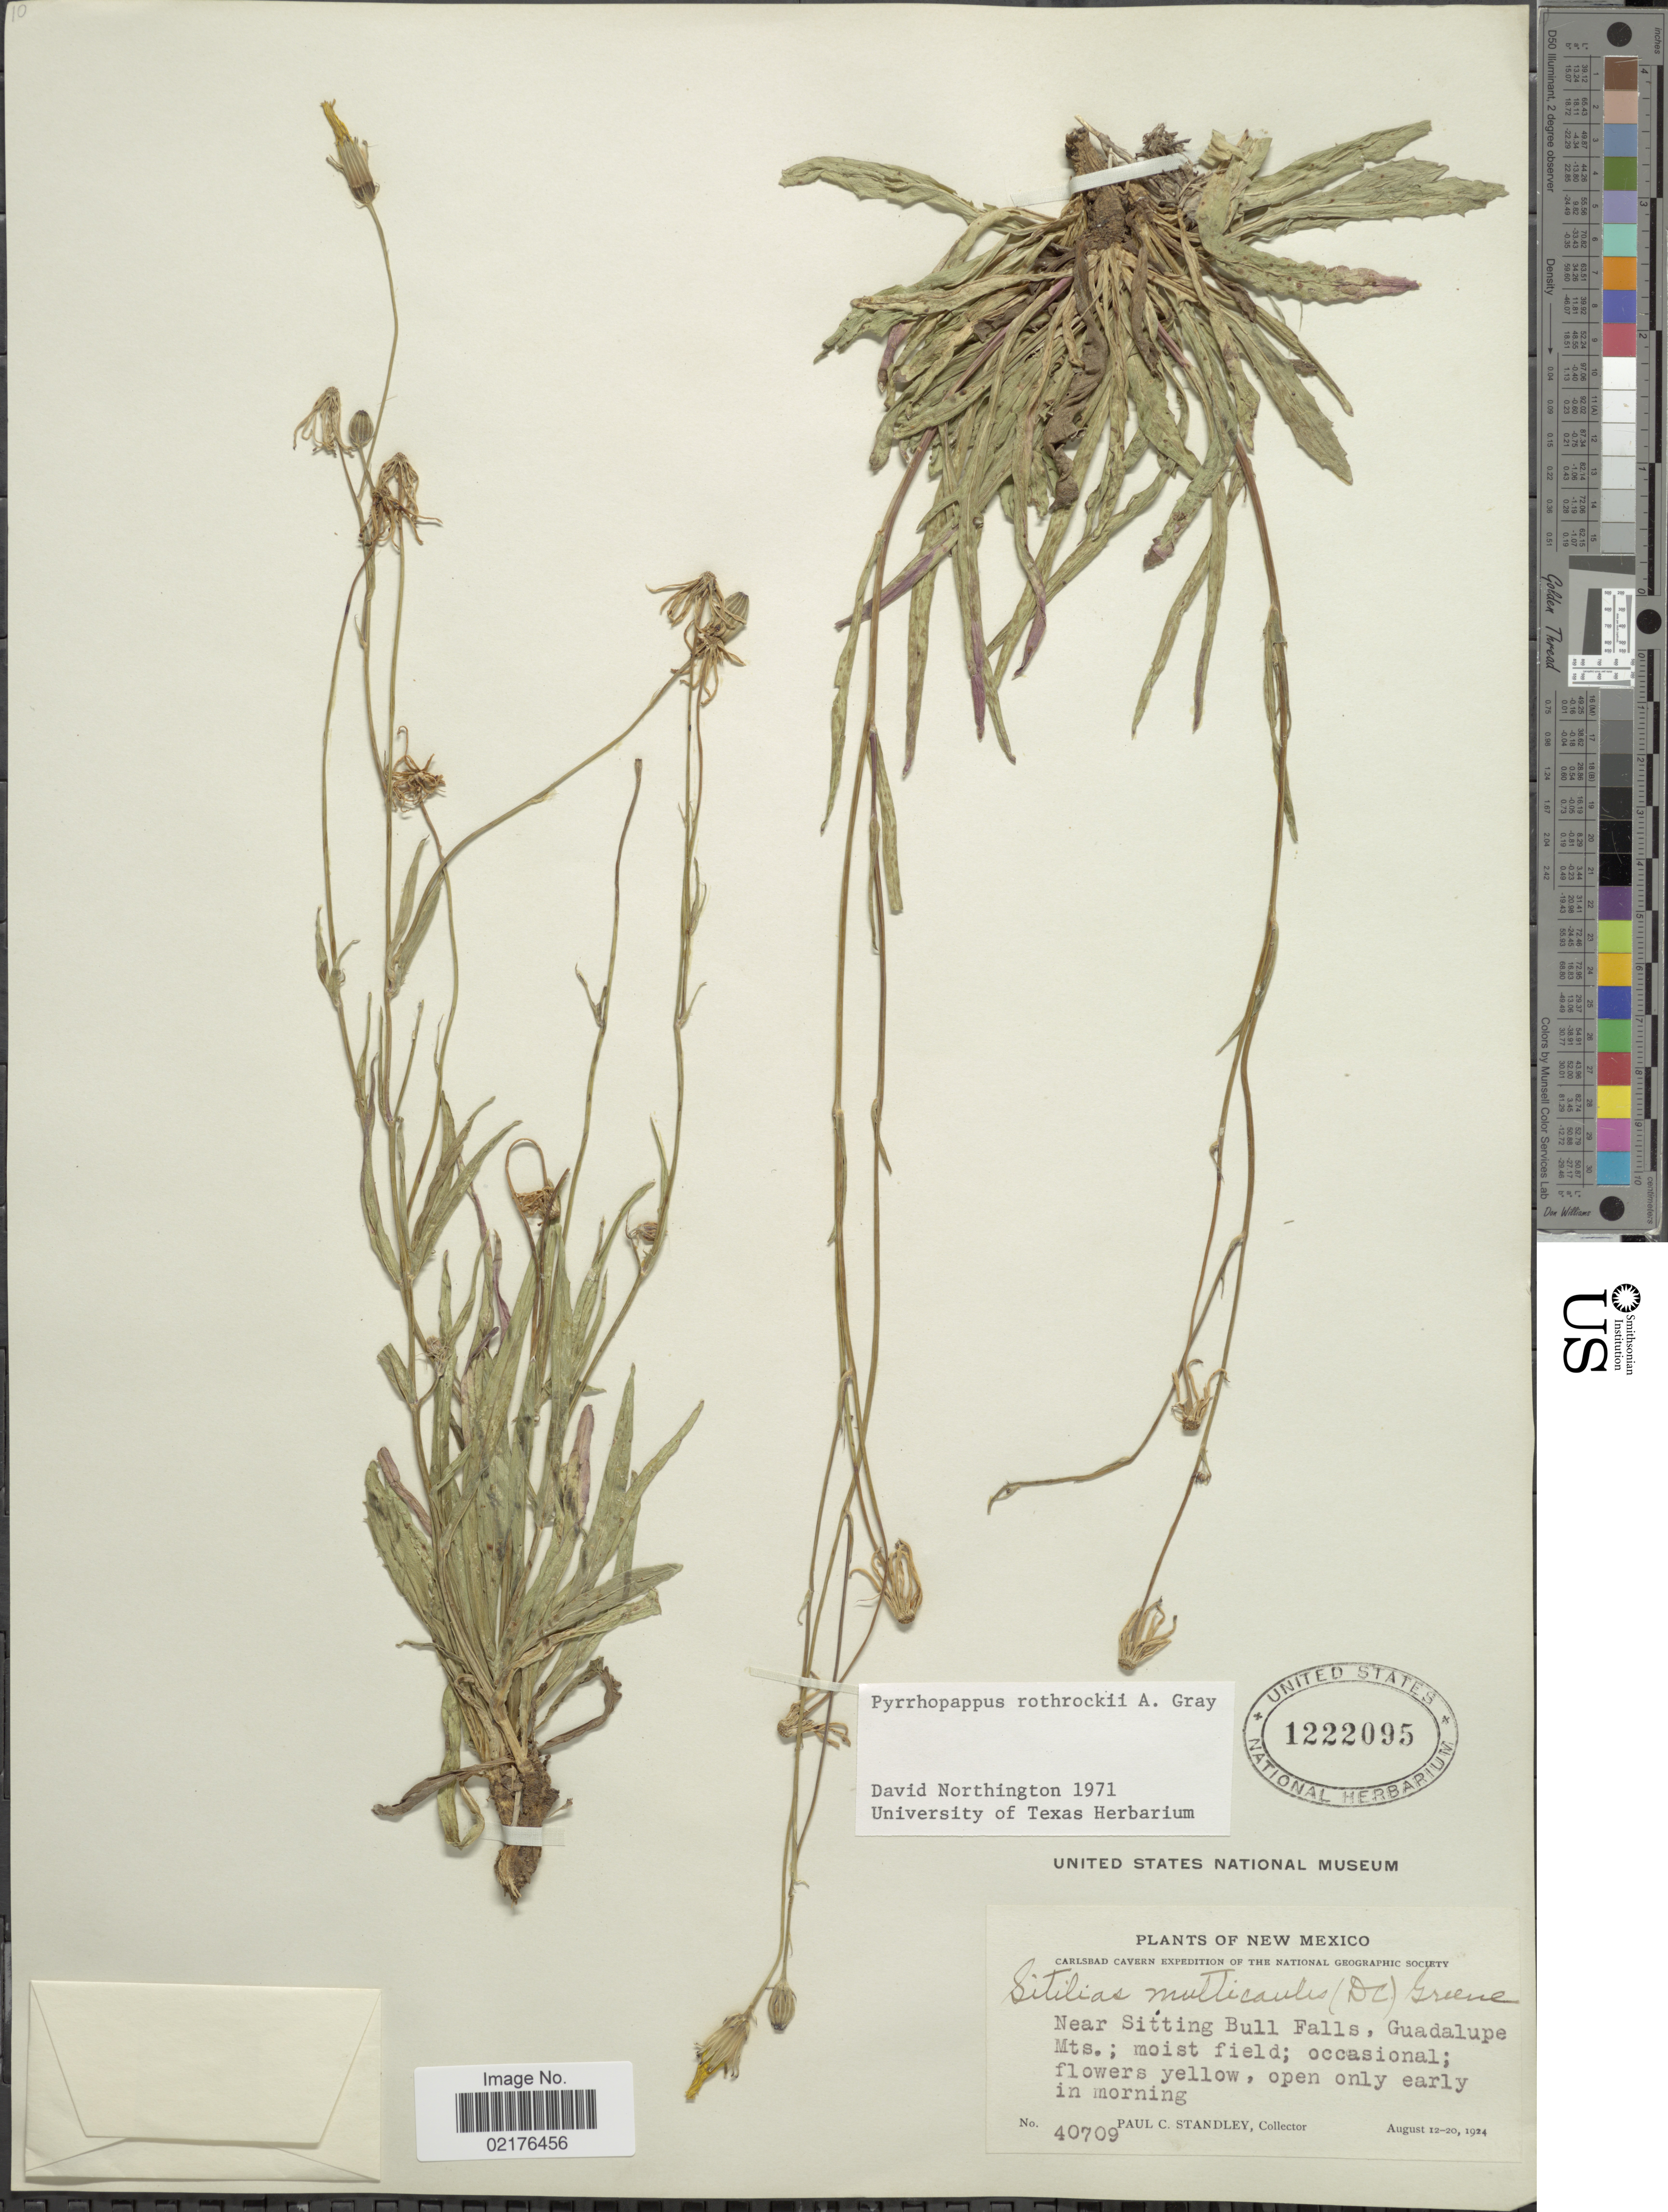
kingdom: Plantae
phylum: Tracheophyta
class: Magnoliopsida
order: Asterales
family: Asteraceae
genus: Pyrrhopappus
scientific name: Pyrrhopappus rothrockii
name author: A. Gray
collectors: P. C. Standley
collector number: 40709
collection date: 1924-08-12/1924-08-20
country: United States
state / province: New Mexico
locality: Near Sitting Bull Falls, Guadalupe Mts.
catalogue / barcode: US 1222095